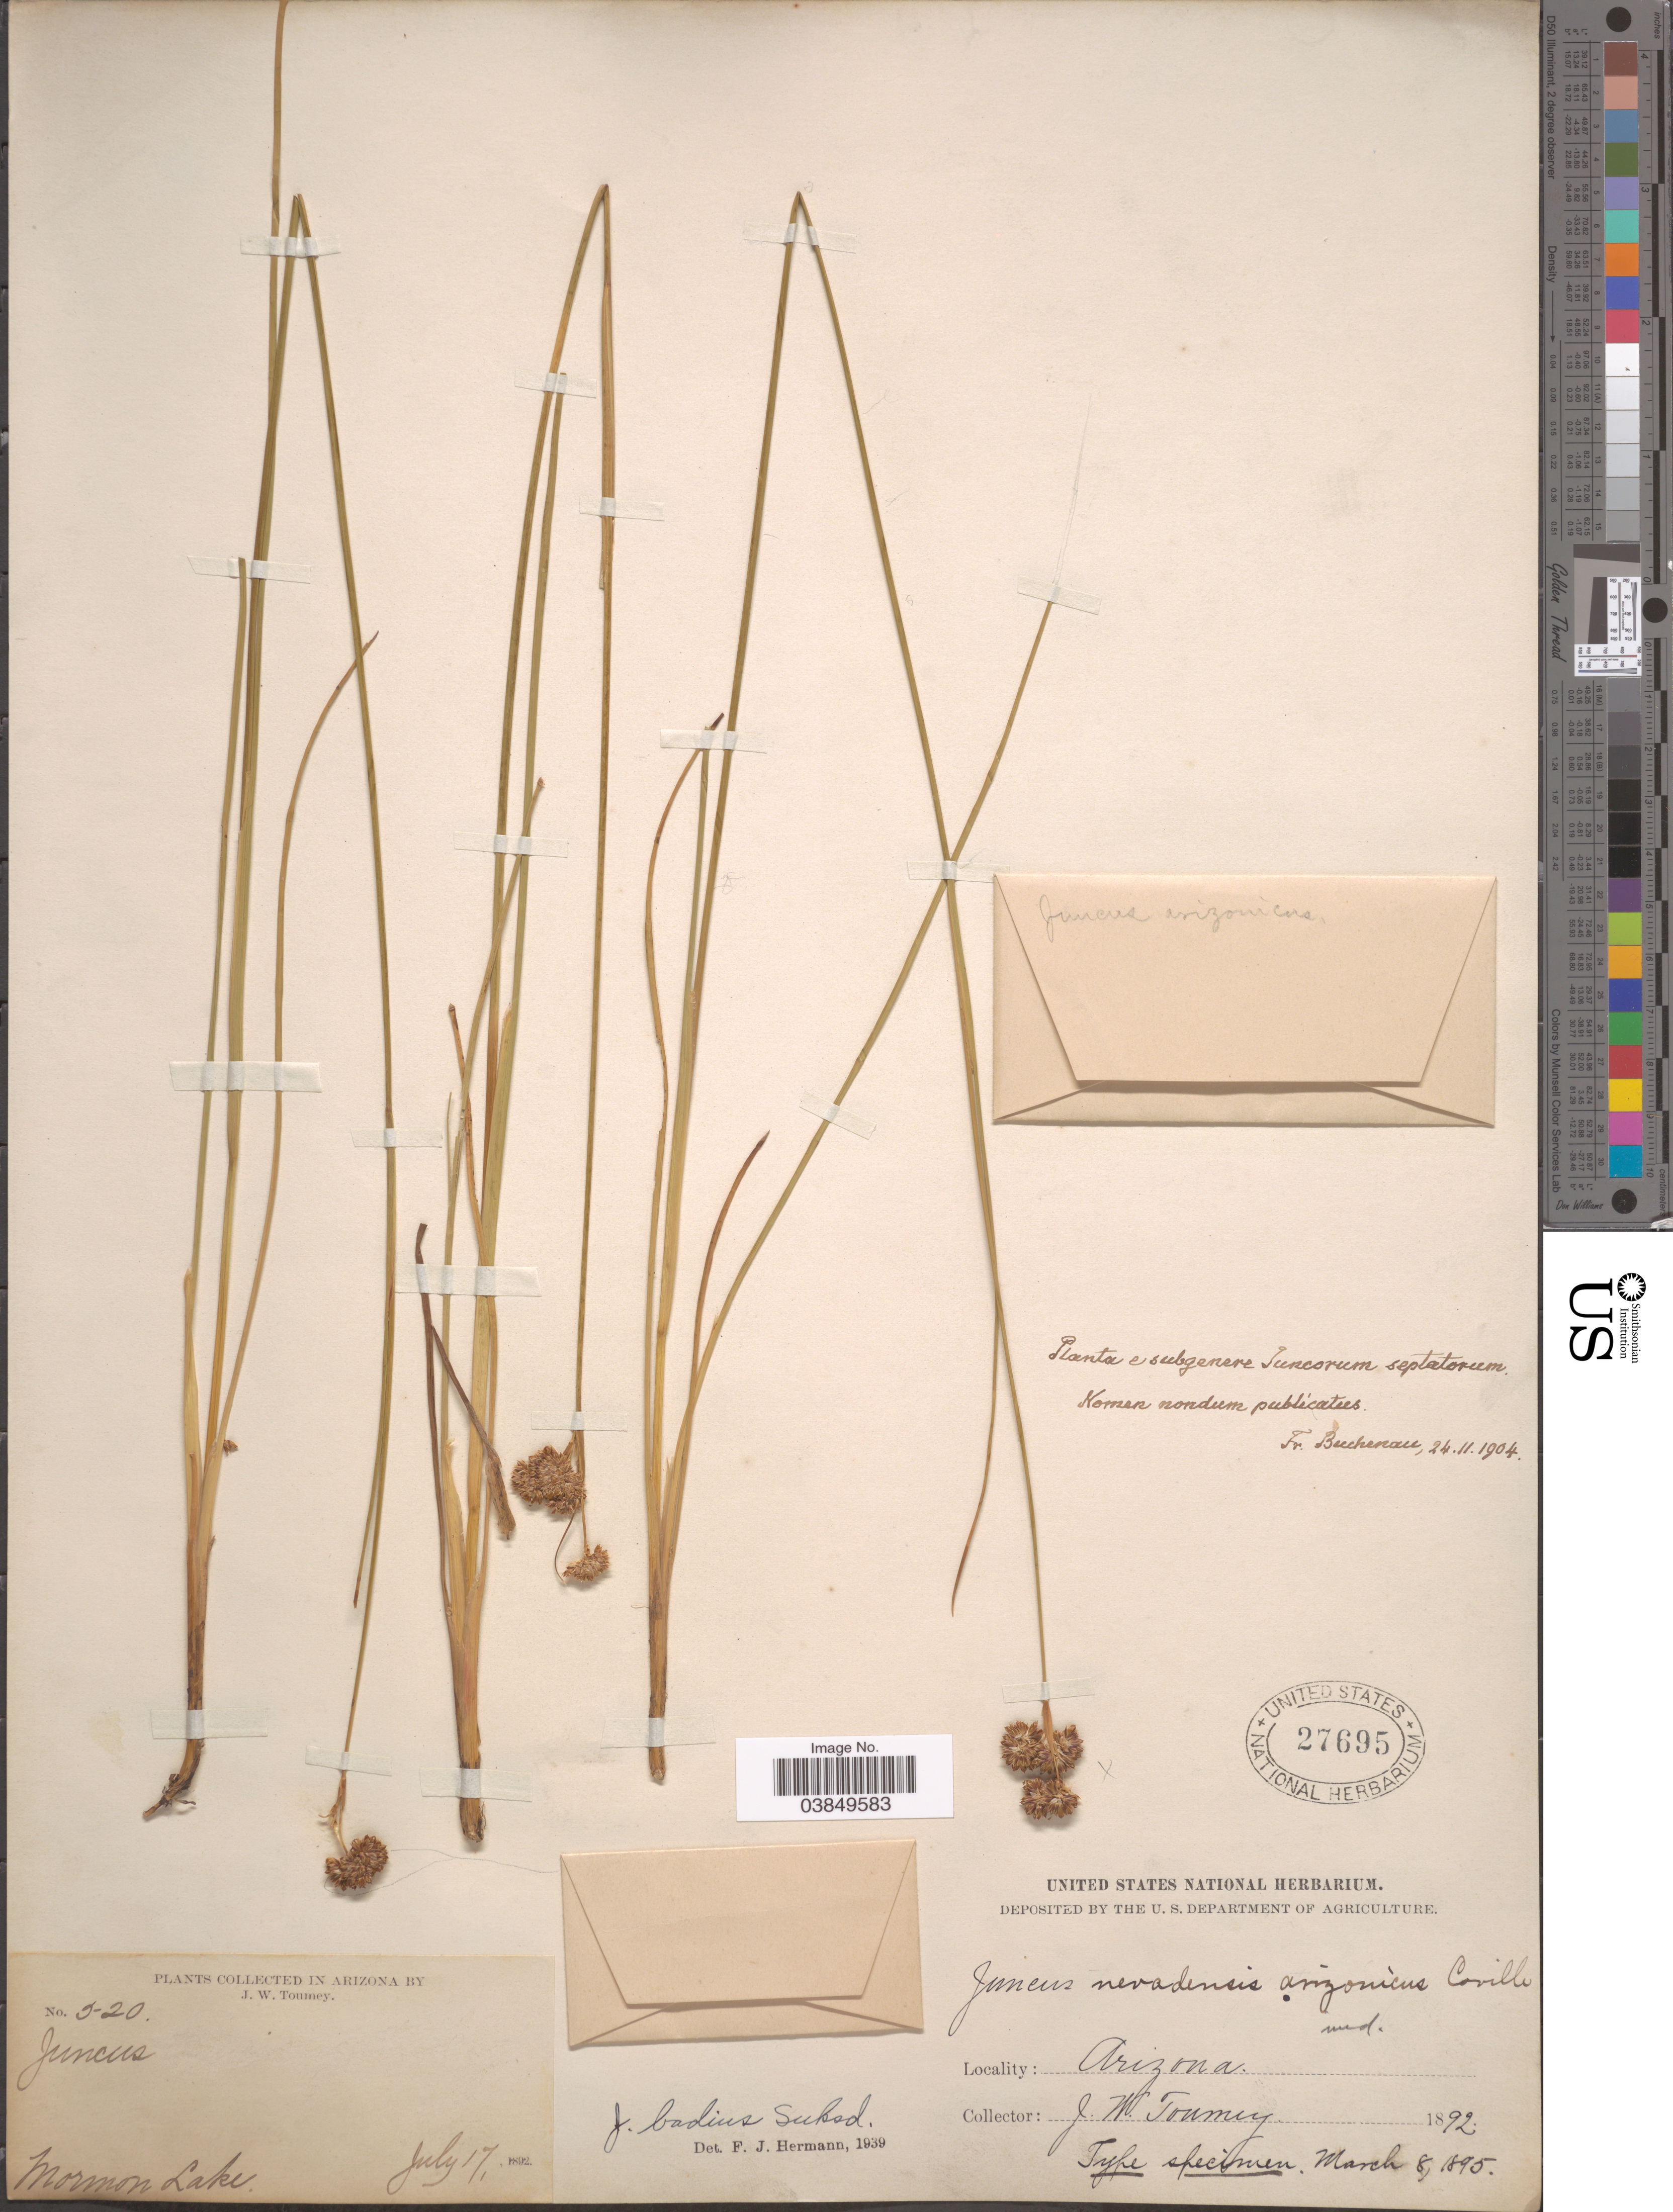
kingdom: Plantae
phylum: Tracheophyta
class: Liliopsida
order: Poales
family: Juncaceae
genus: Juncus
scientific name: Juncus badius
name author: Suksd.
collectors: J. W. Toumey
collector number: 520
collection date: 1892-07-17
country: United States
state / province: Arizona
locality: Mormon Lake.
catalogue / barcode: US 27695